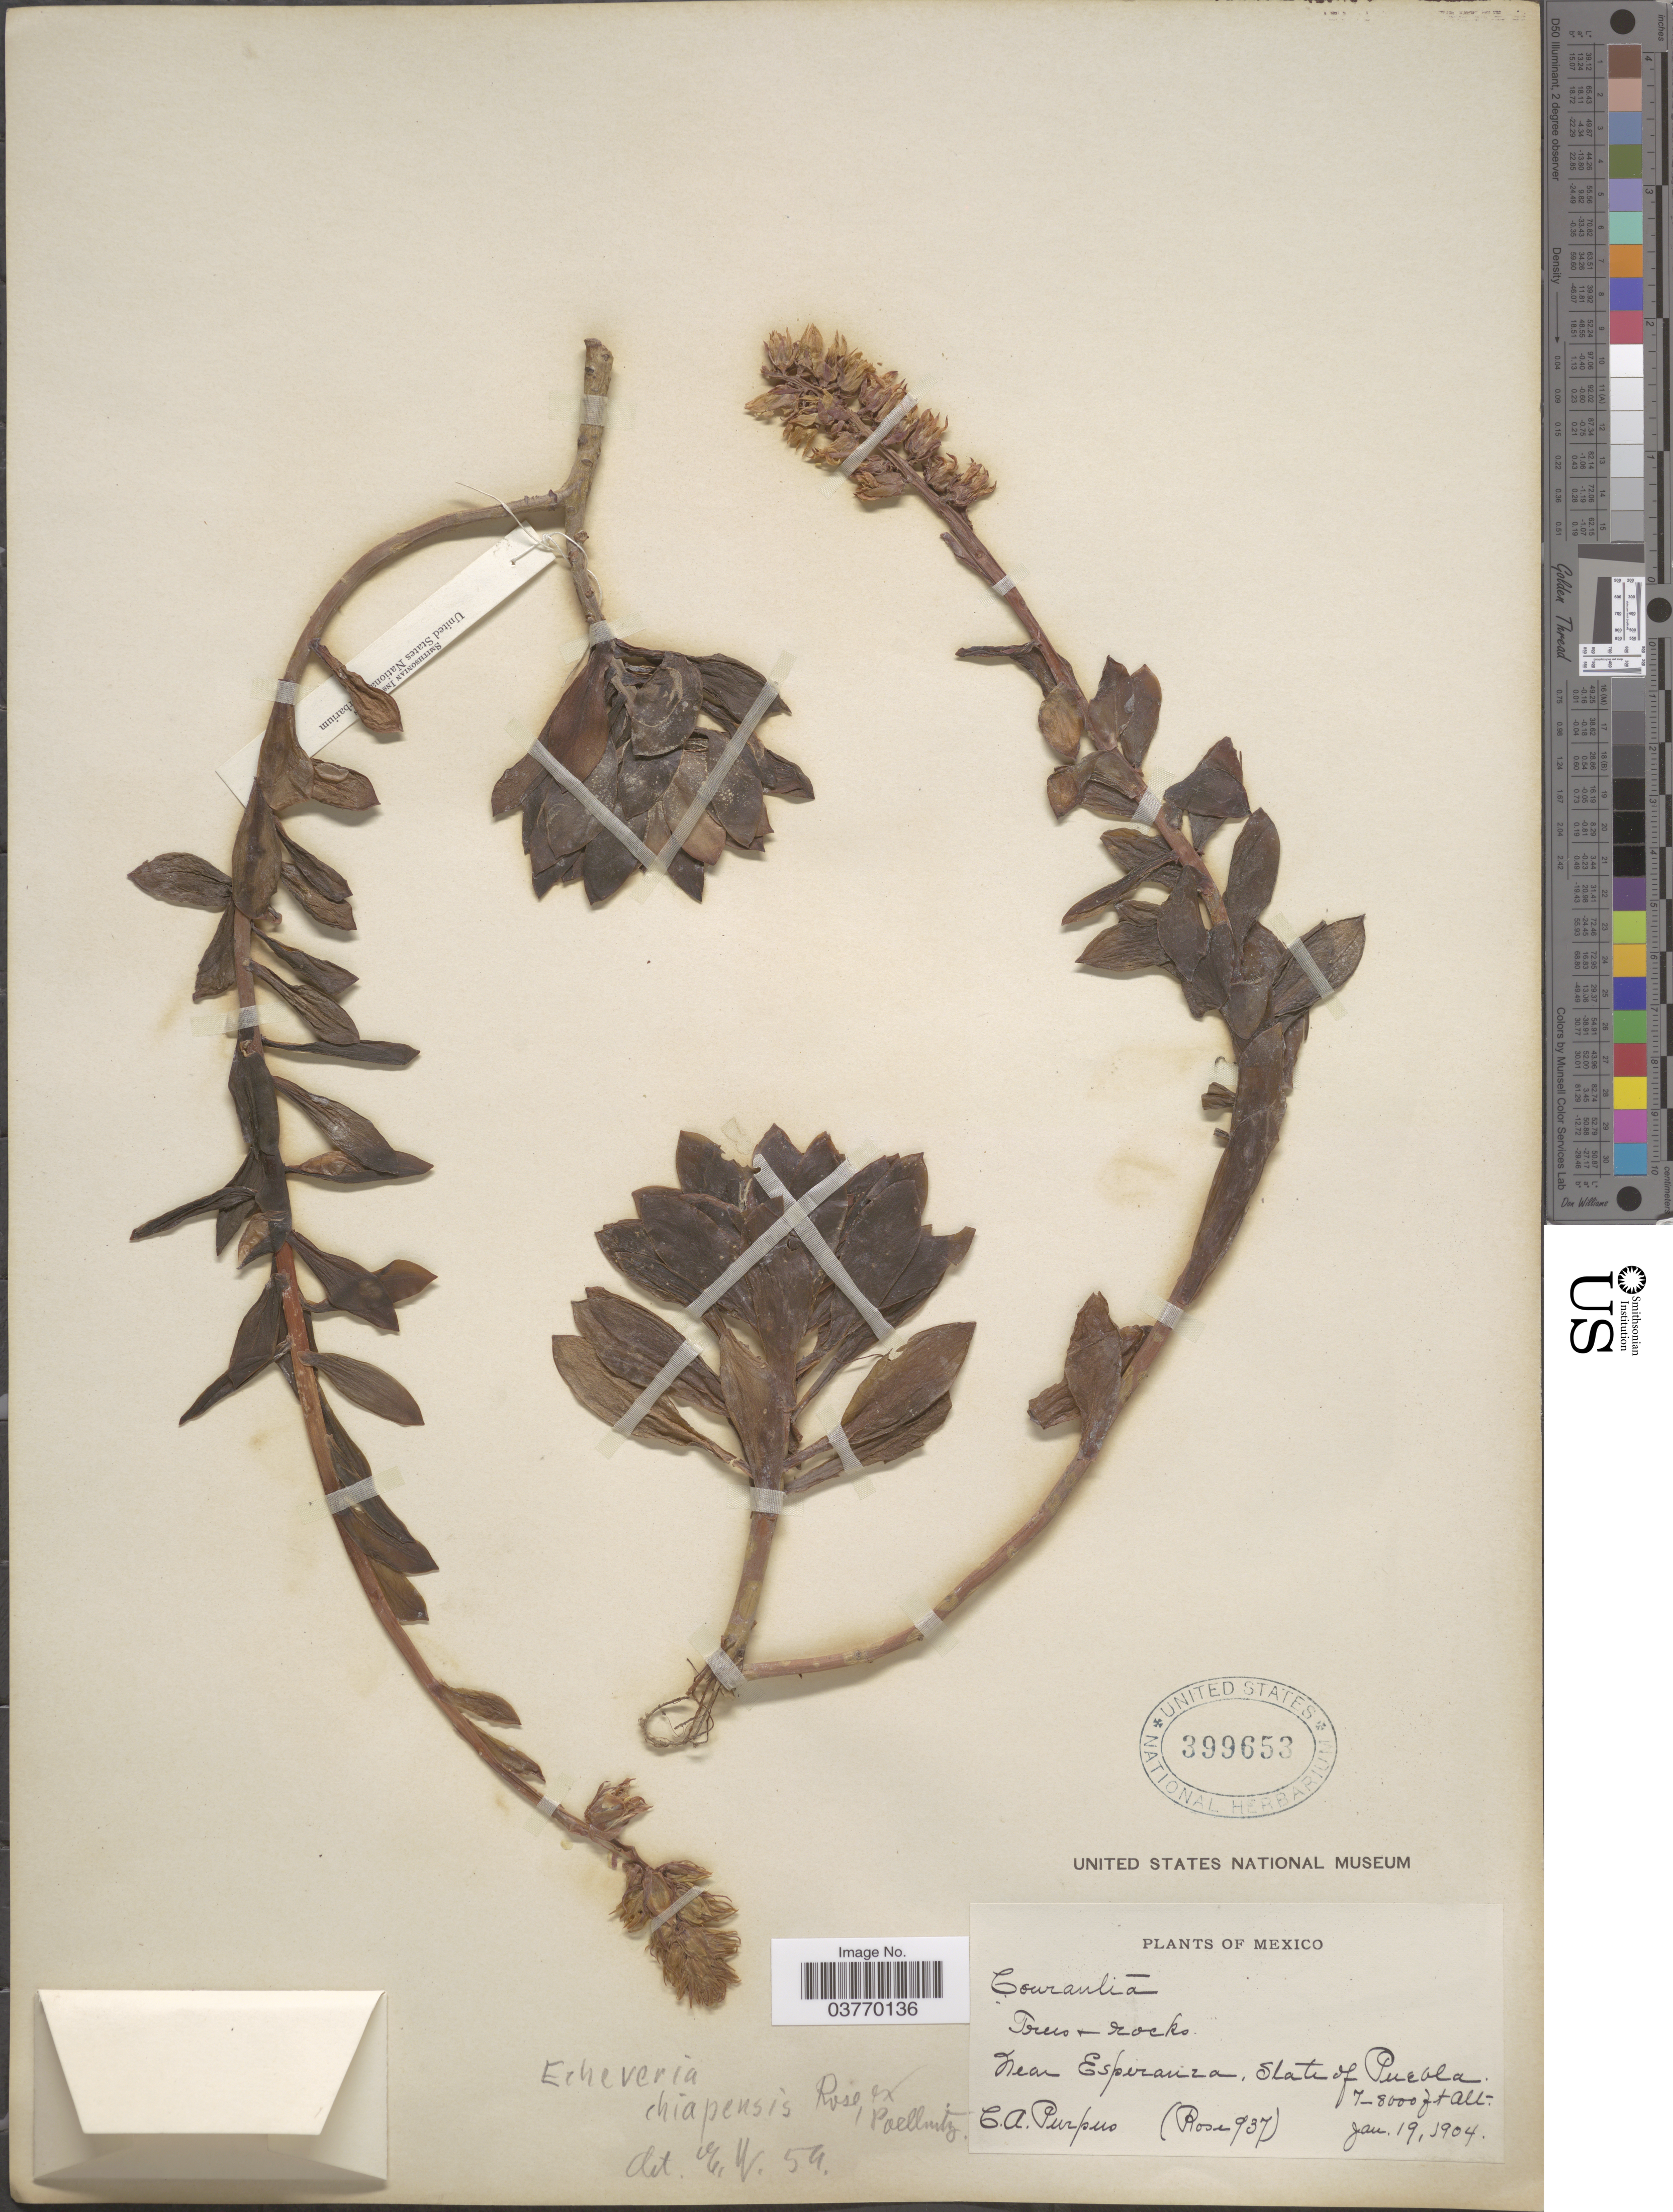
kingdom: Plantae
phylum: Tracheophyta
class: Magnoliopsida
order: Saxifragales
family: Crassulaceae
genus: Echeveria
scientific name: Echeveria chiapensis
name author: Rose ex Poelln.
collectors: C. A. Purpus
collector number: Rose937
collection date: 1904-01-19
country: Mexico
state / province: Puebla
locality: Near Esperanza.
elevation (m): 2134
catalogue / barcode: US 399653